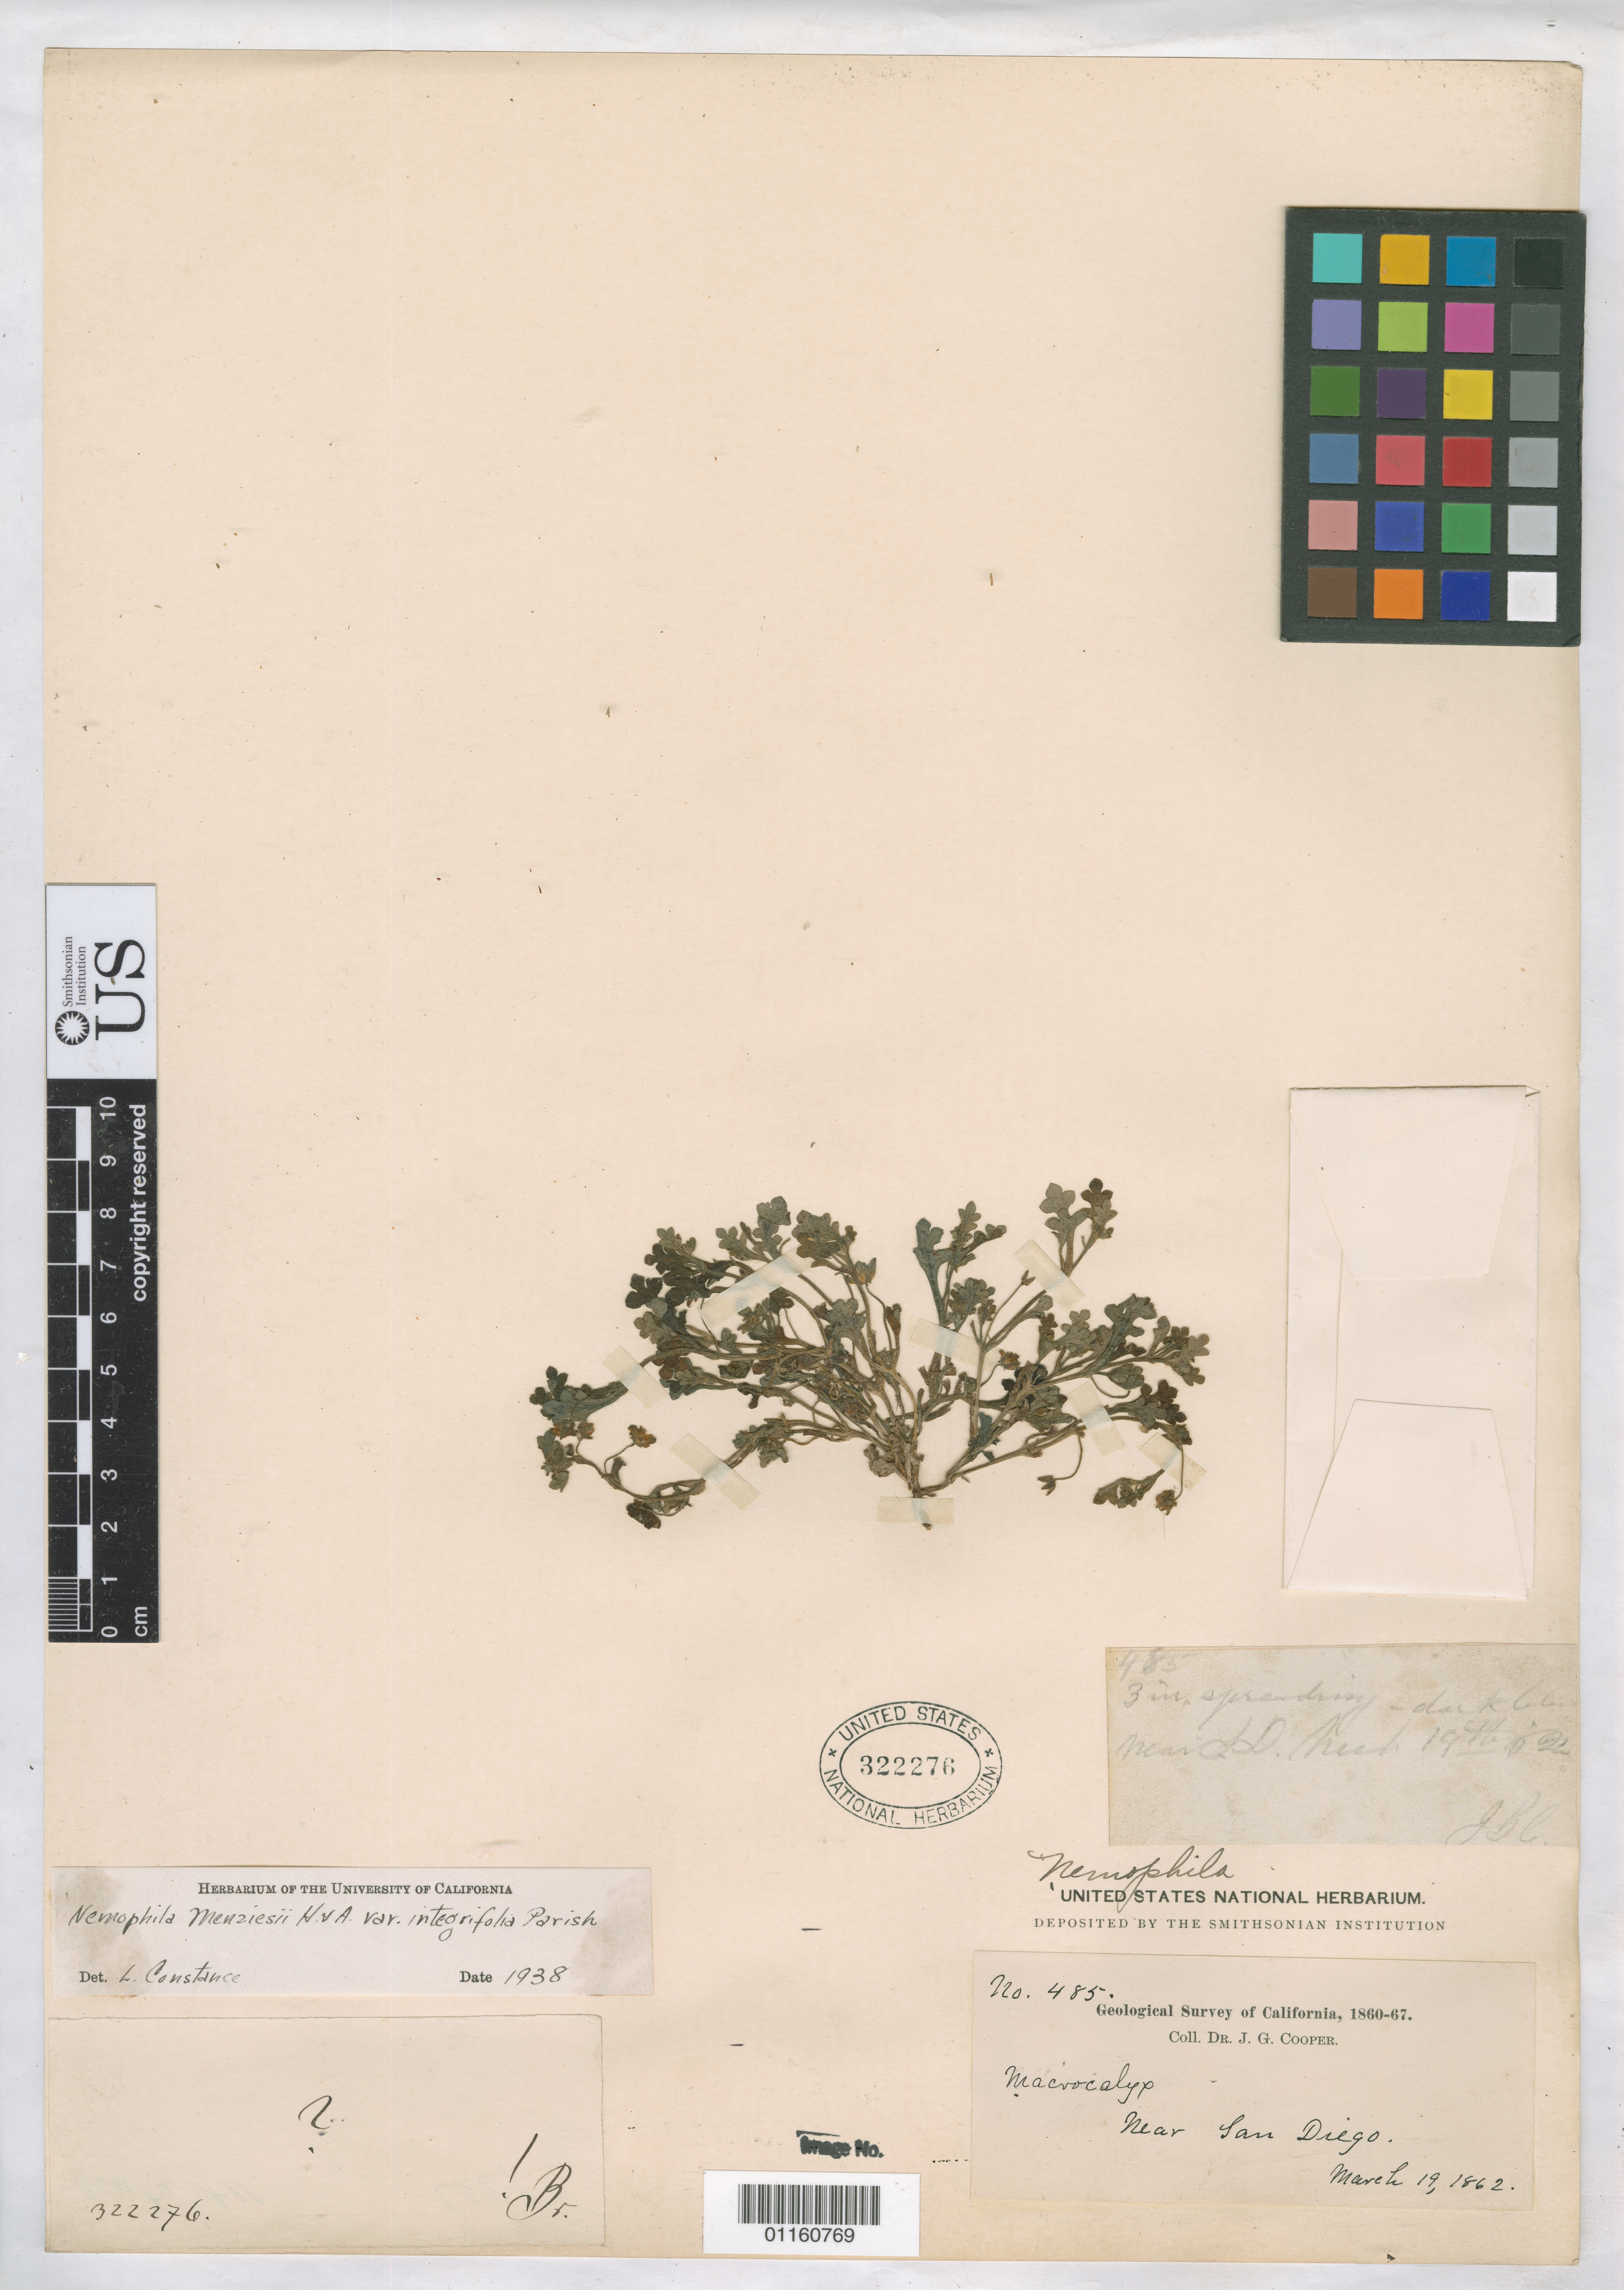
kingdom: Plantae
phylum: Tracheophyta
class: Magnoliopsida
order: Boraginales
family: Hydrophyllaceae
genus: Nemophila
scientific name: Nemophila menziesii var. integrifolia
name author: Hook. & Arn.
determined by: Constance, L., (UC), University of California Berkeley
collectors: J. G. Cooper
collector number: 485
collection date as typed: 19 Mar 1862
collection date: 1862-03-19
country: United States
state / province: California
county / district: San Diego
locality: near San Diego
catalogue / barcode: US 322276